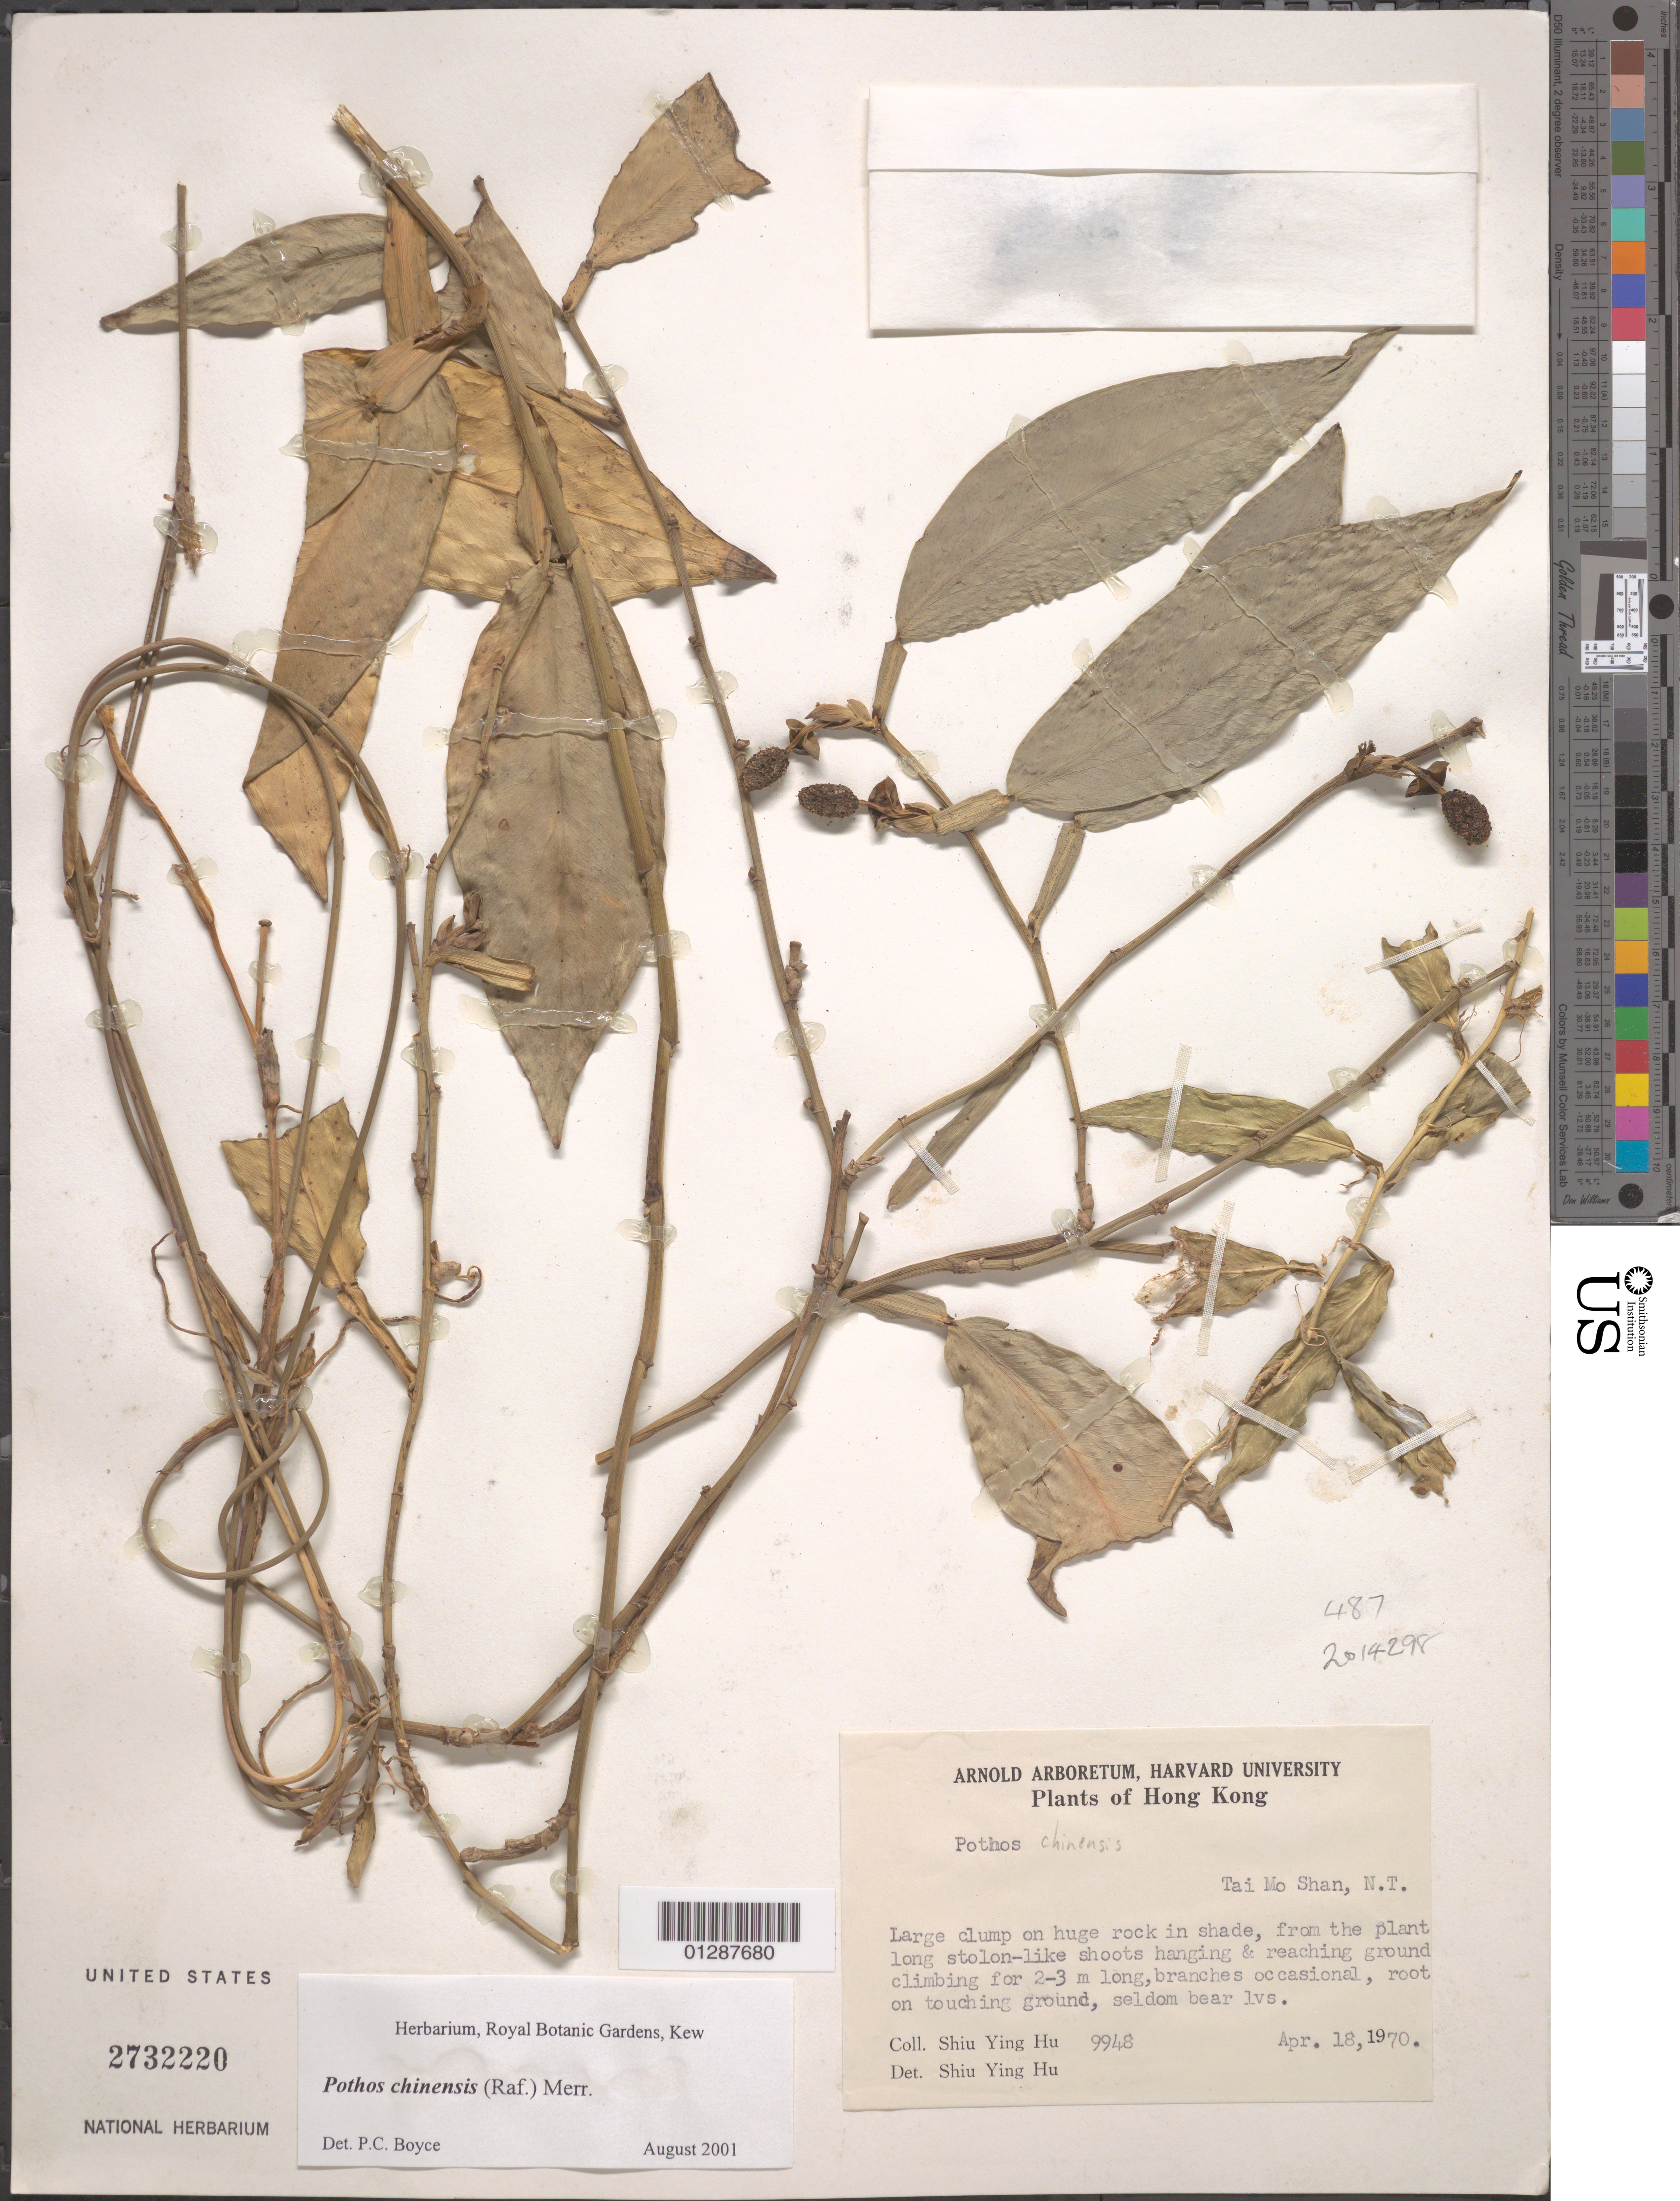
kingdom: Plantae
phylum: Tracheophyta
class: Liliopsida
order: Alismatales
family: Araceae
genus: Pothos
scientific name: Pothos chinensis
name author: (Raf.) Merr.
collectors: S. Y. Hu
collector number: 9948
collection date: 1970-04-18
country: China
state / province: Hong Kong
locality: Tai Mo Shan, N.T.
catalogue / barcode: US 2732220